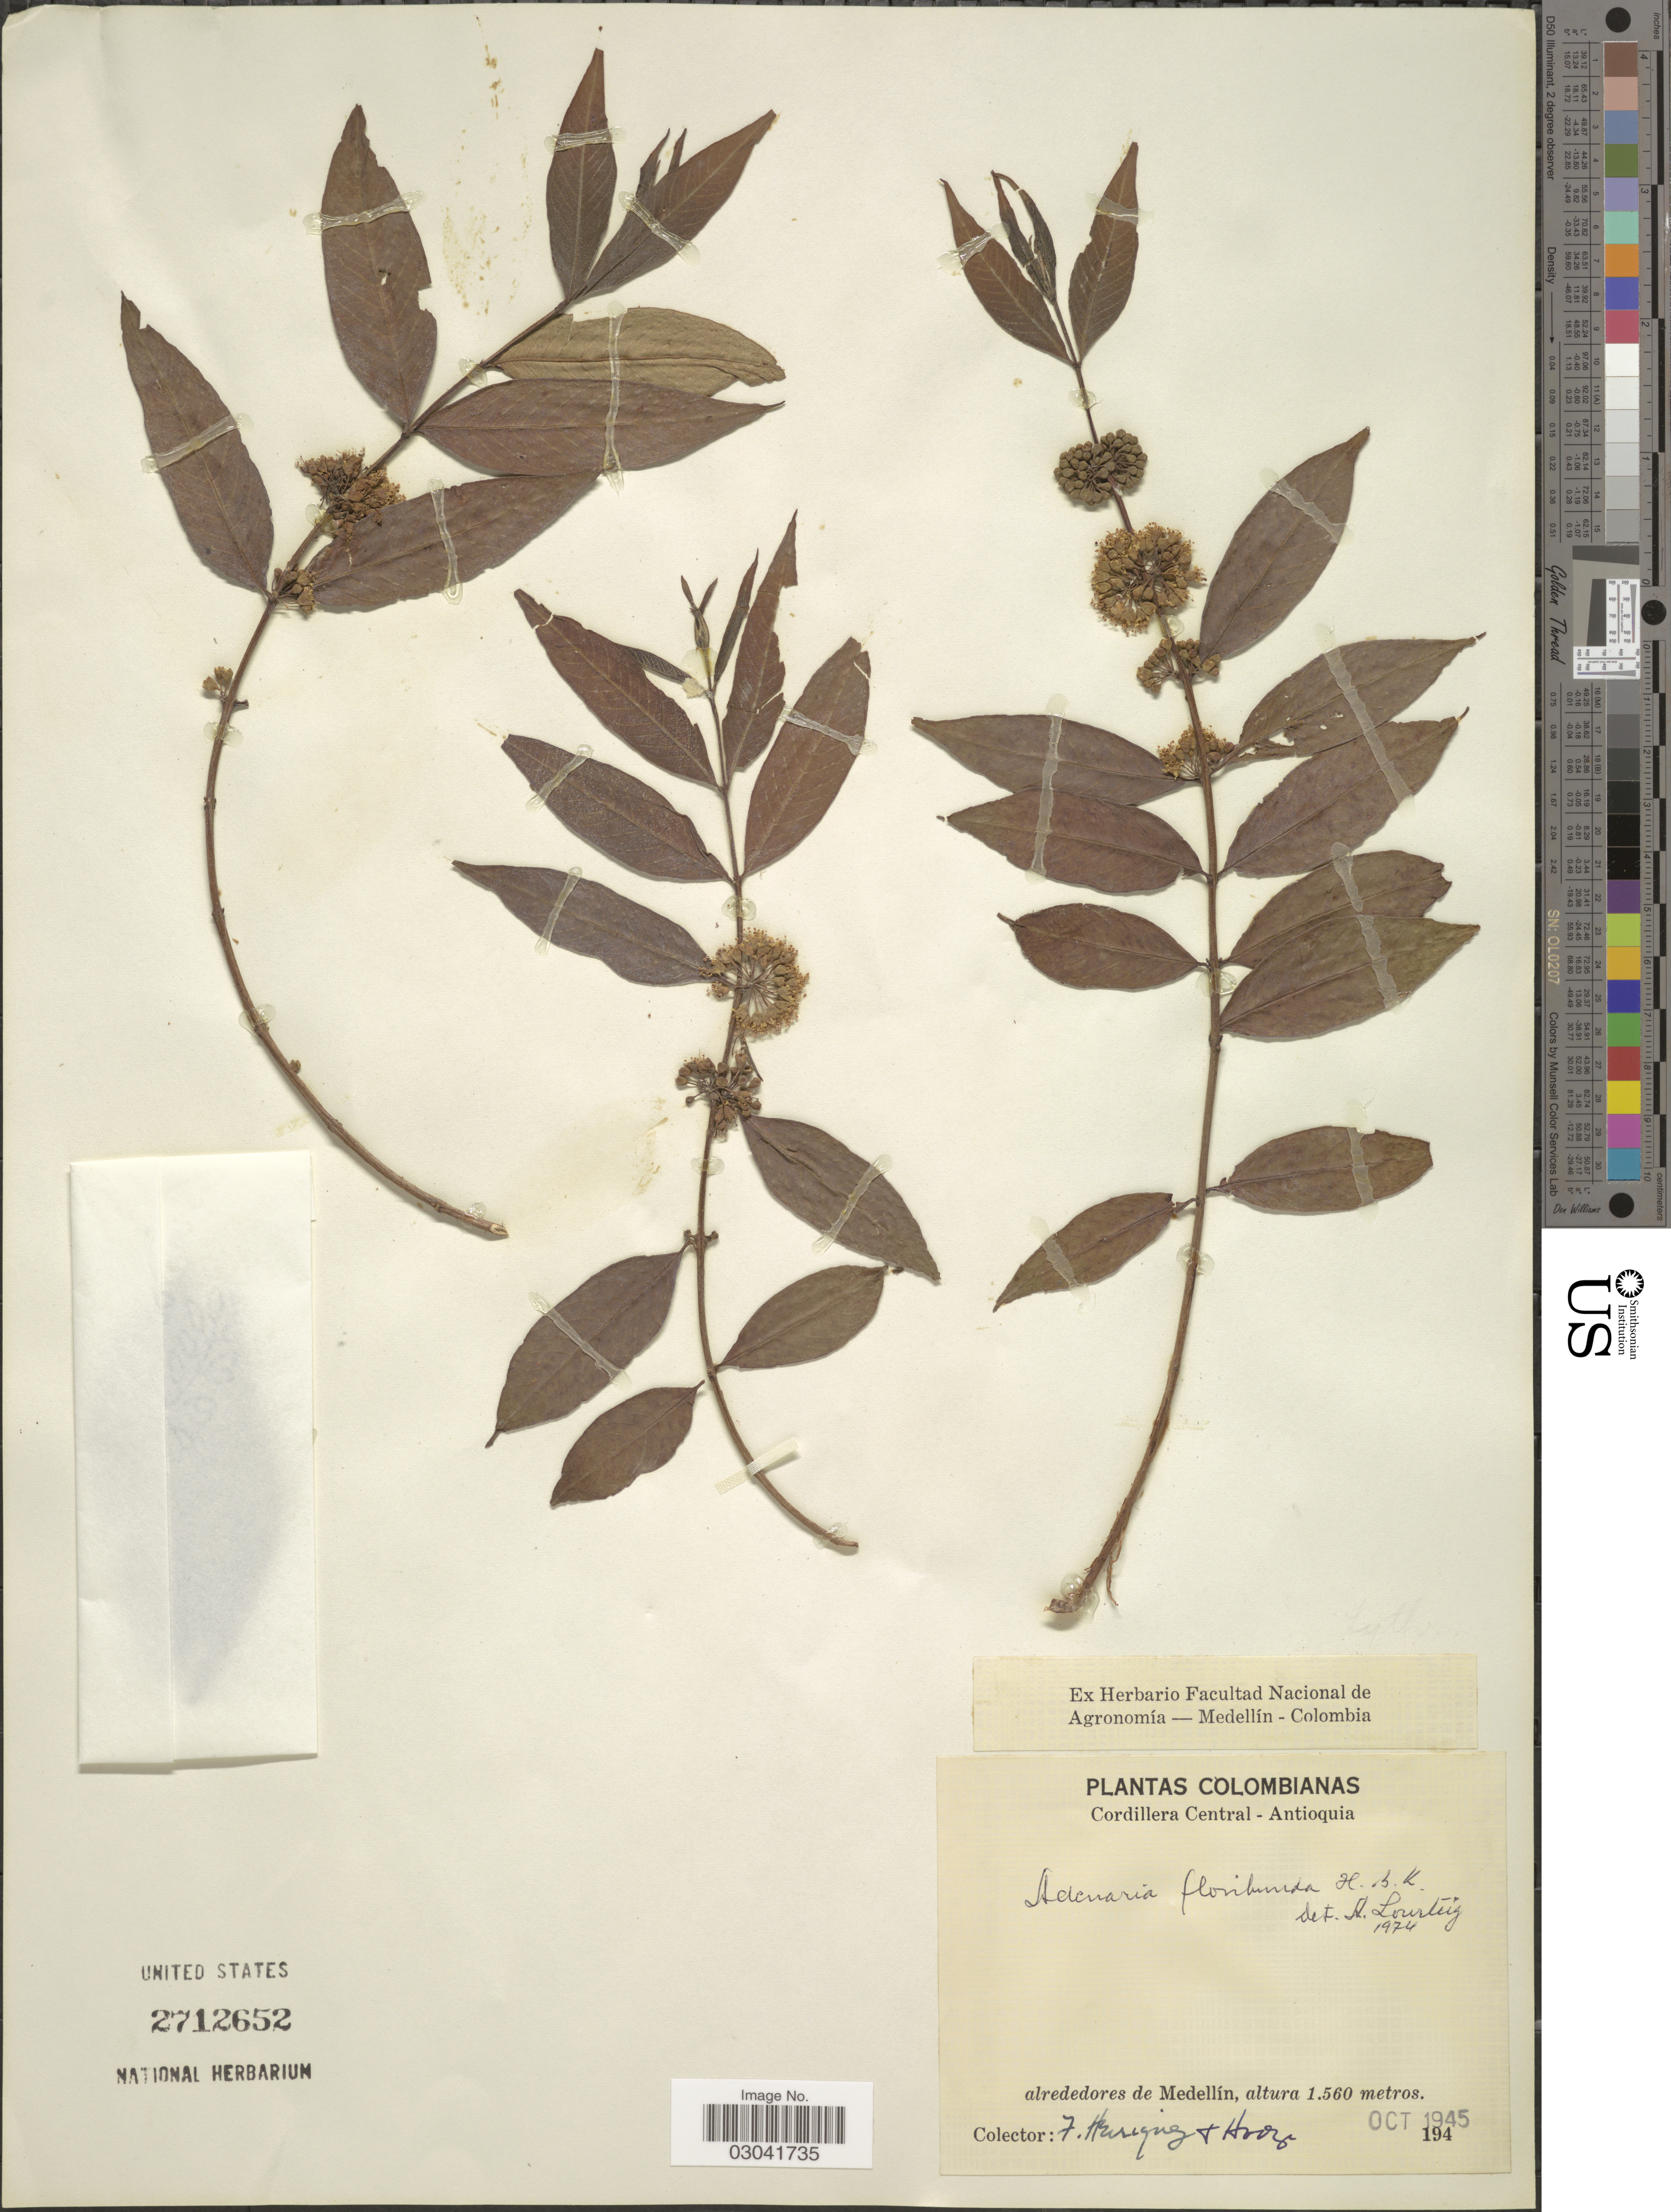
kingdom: Plantae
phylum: Tracheophyta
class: Magnoliopsida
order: Myrtales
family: Lythraceae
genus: Adenaria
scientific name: Adenaria floribunda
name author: Kunth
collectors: F. Henriquez & Hodge, --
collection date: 1945-10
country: Colombia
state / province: Antioquia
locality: Cordillera Central. Alrededores de Medellín.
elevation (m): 1560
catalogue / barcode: US 2712652